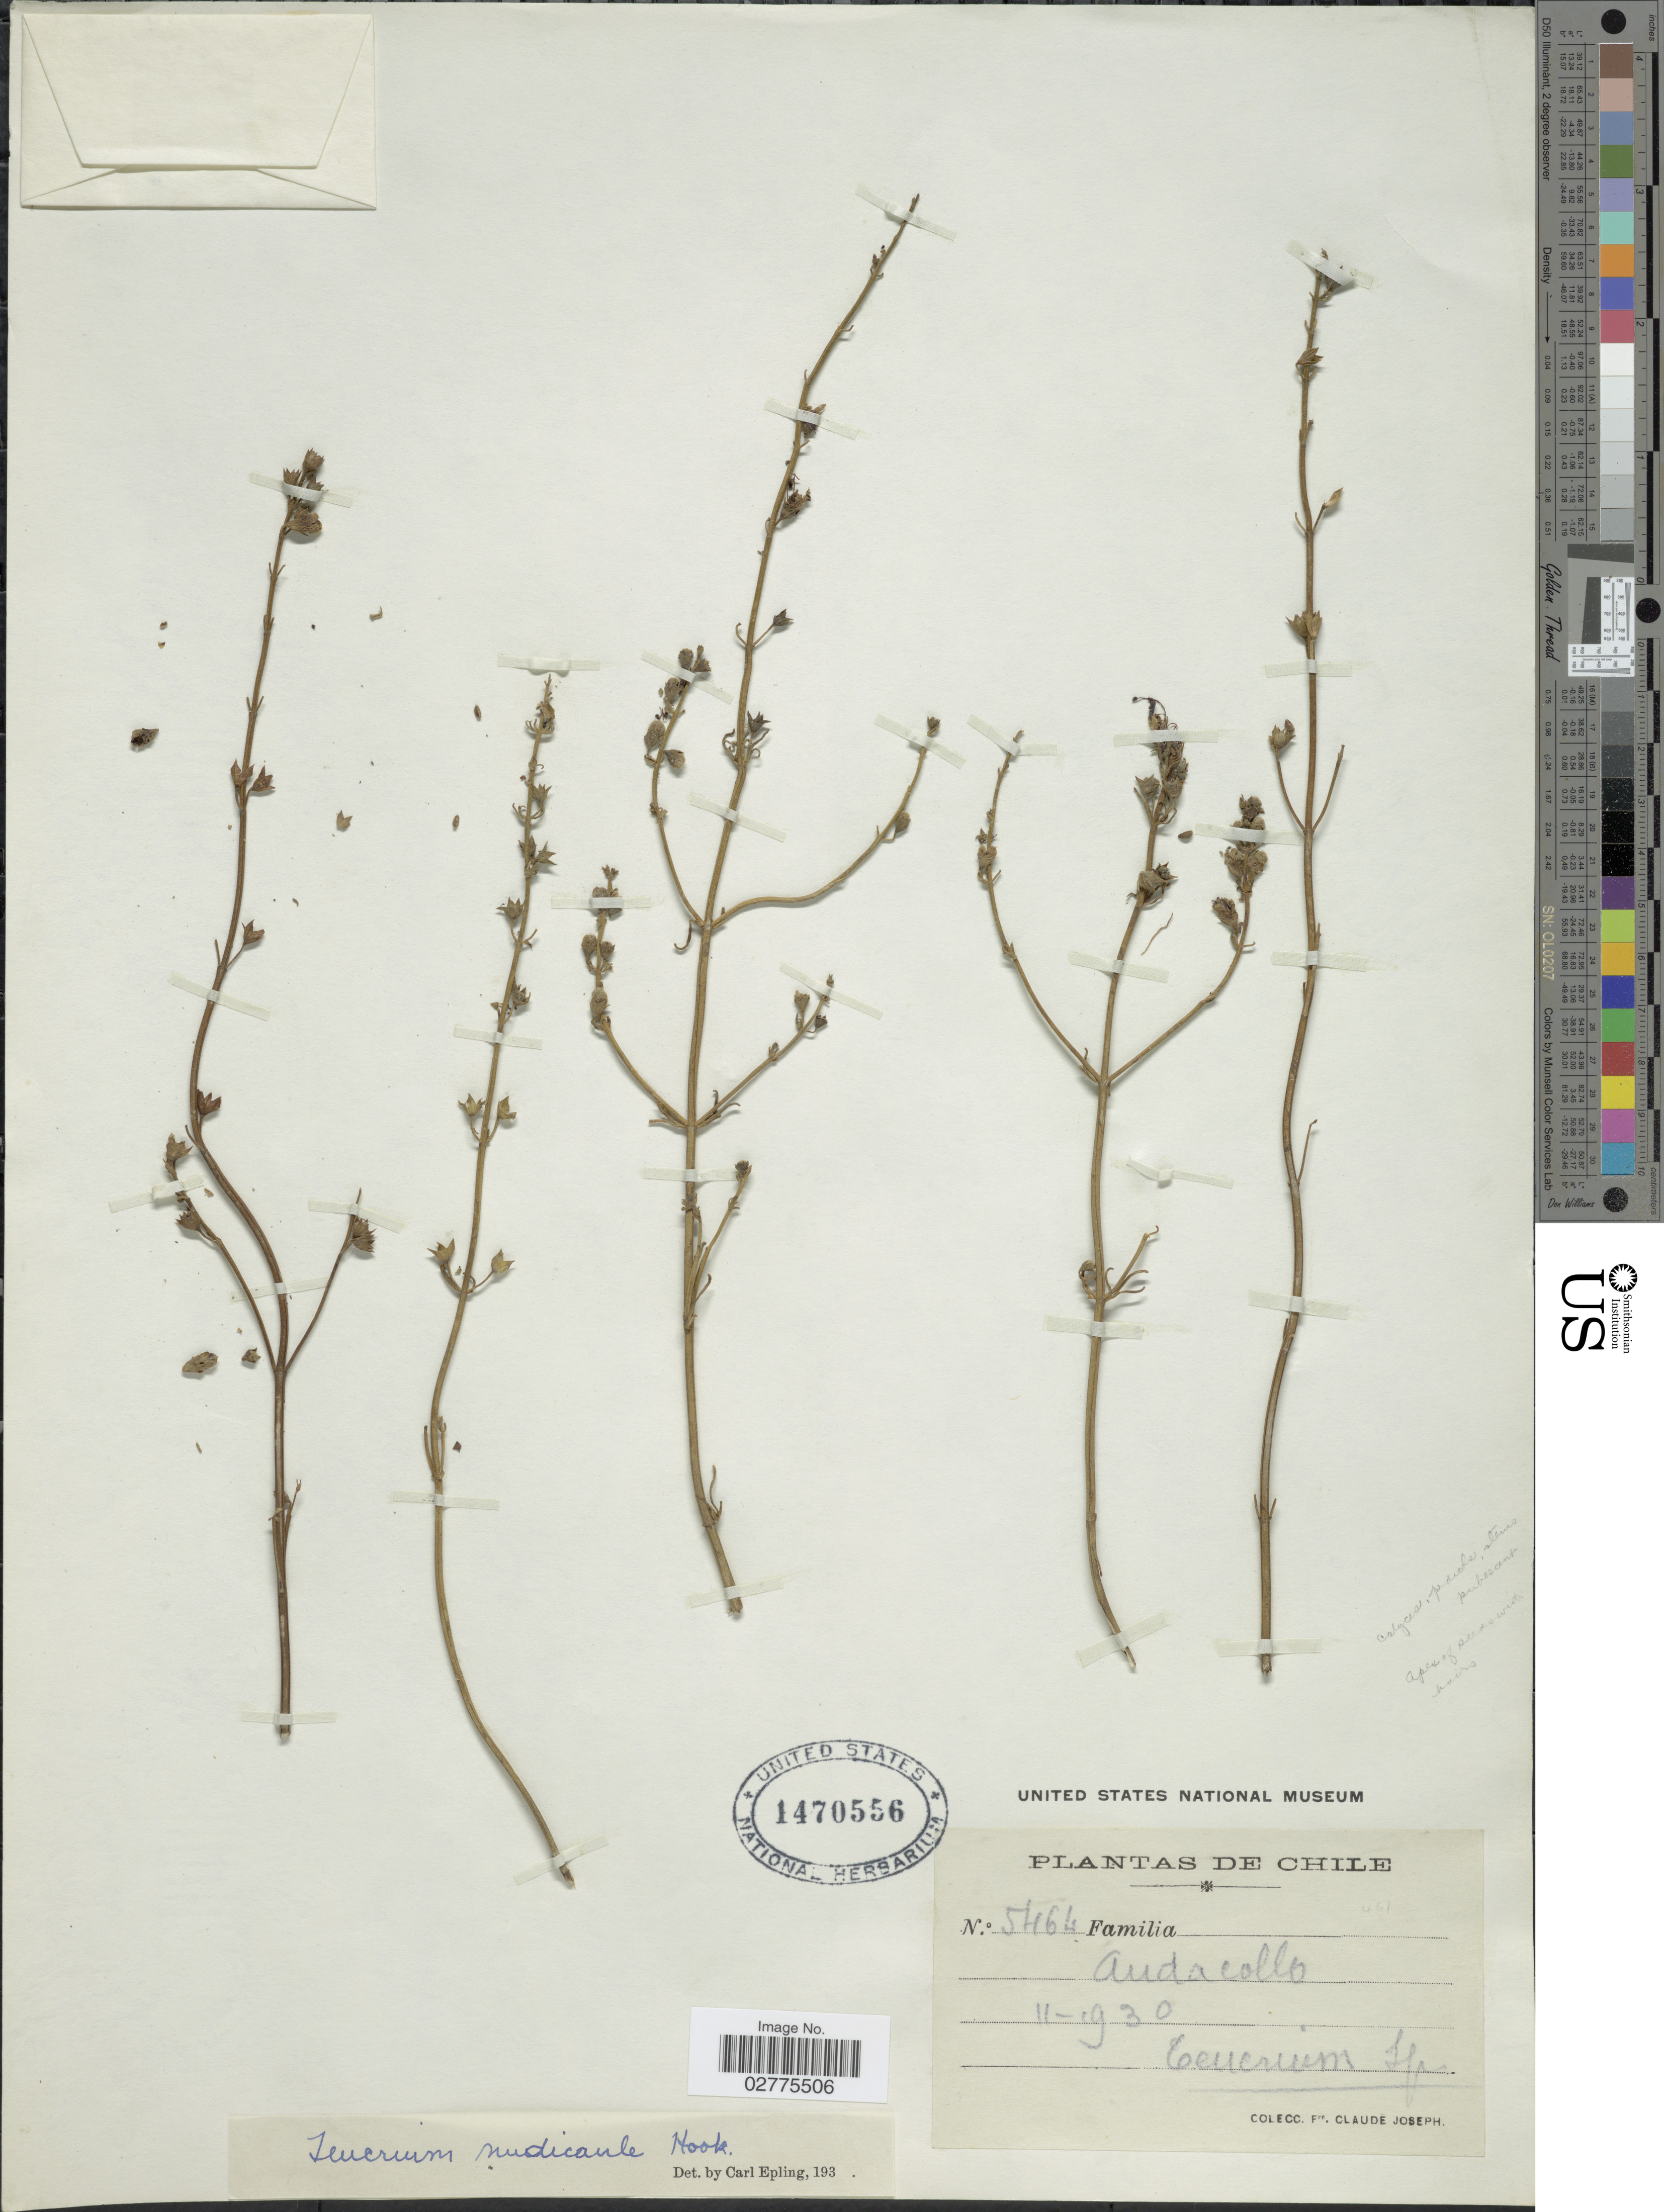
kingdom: Plantae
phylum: Tracheophyta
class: Magnoliopsida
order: Lamiales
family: Lamiaceae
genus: Teucrium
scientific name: Teucrium nudicaule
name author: Hook.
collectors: Bro. Claude-Joseph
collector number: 5464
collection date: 1930-11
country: Chile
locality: Ceucruim Sp.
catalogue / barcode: US 1470556